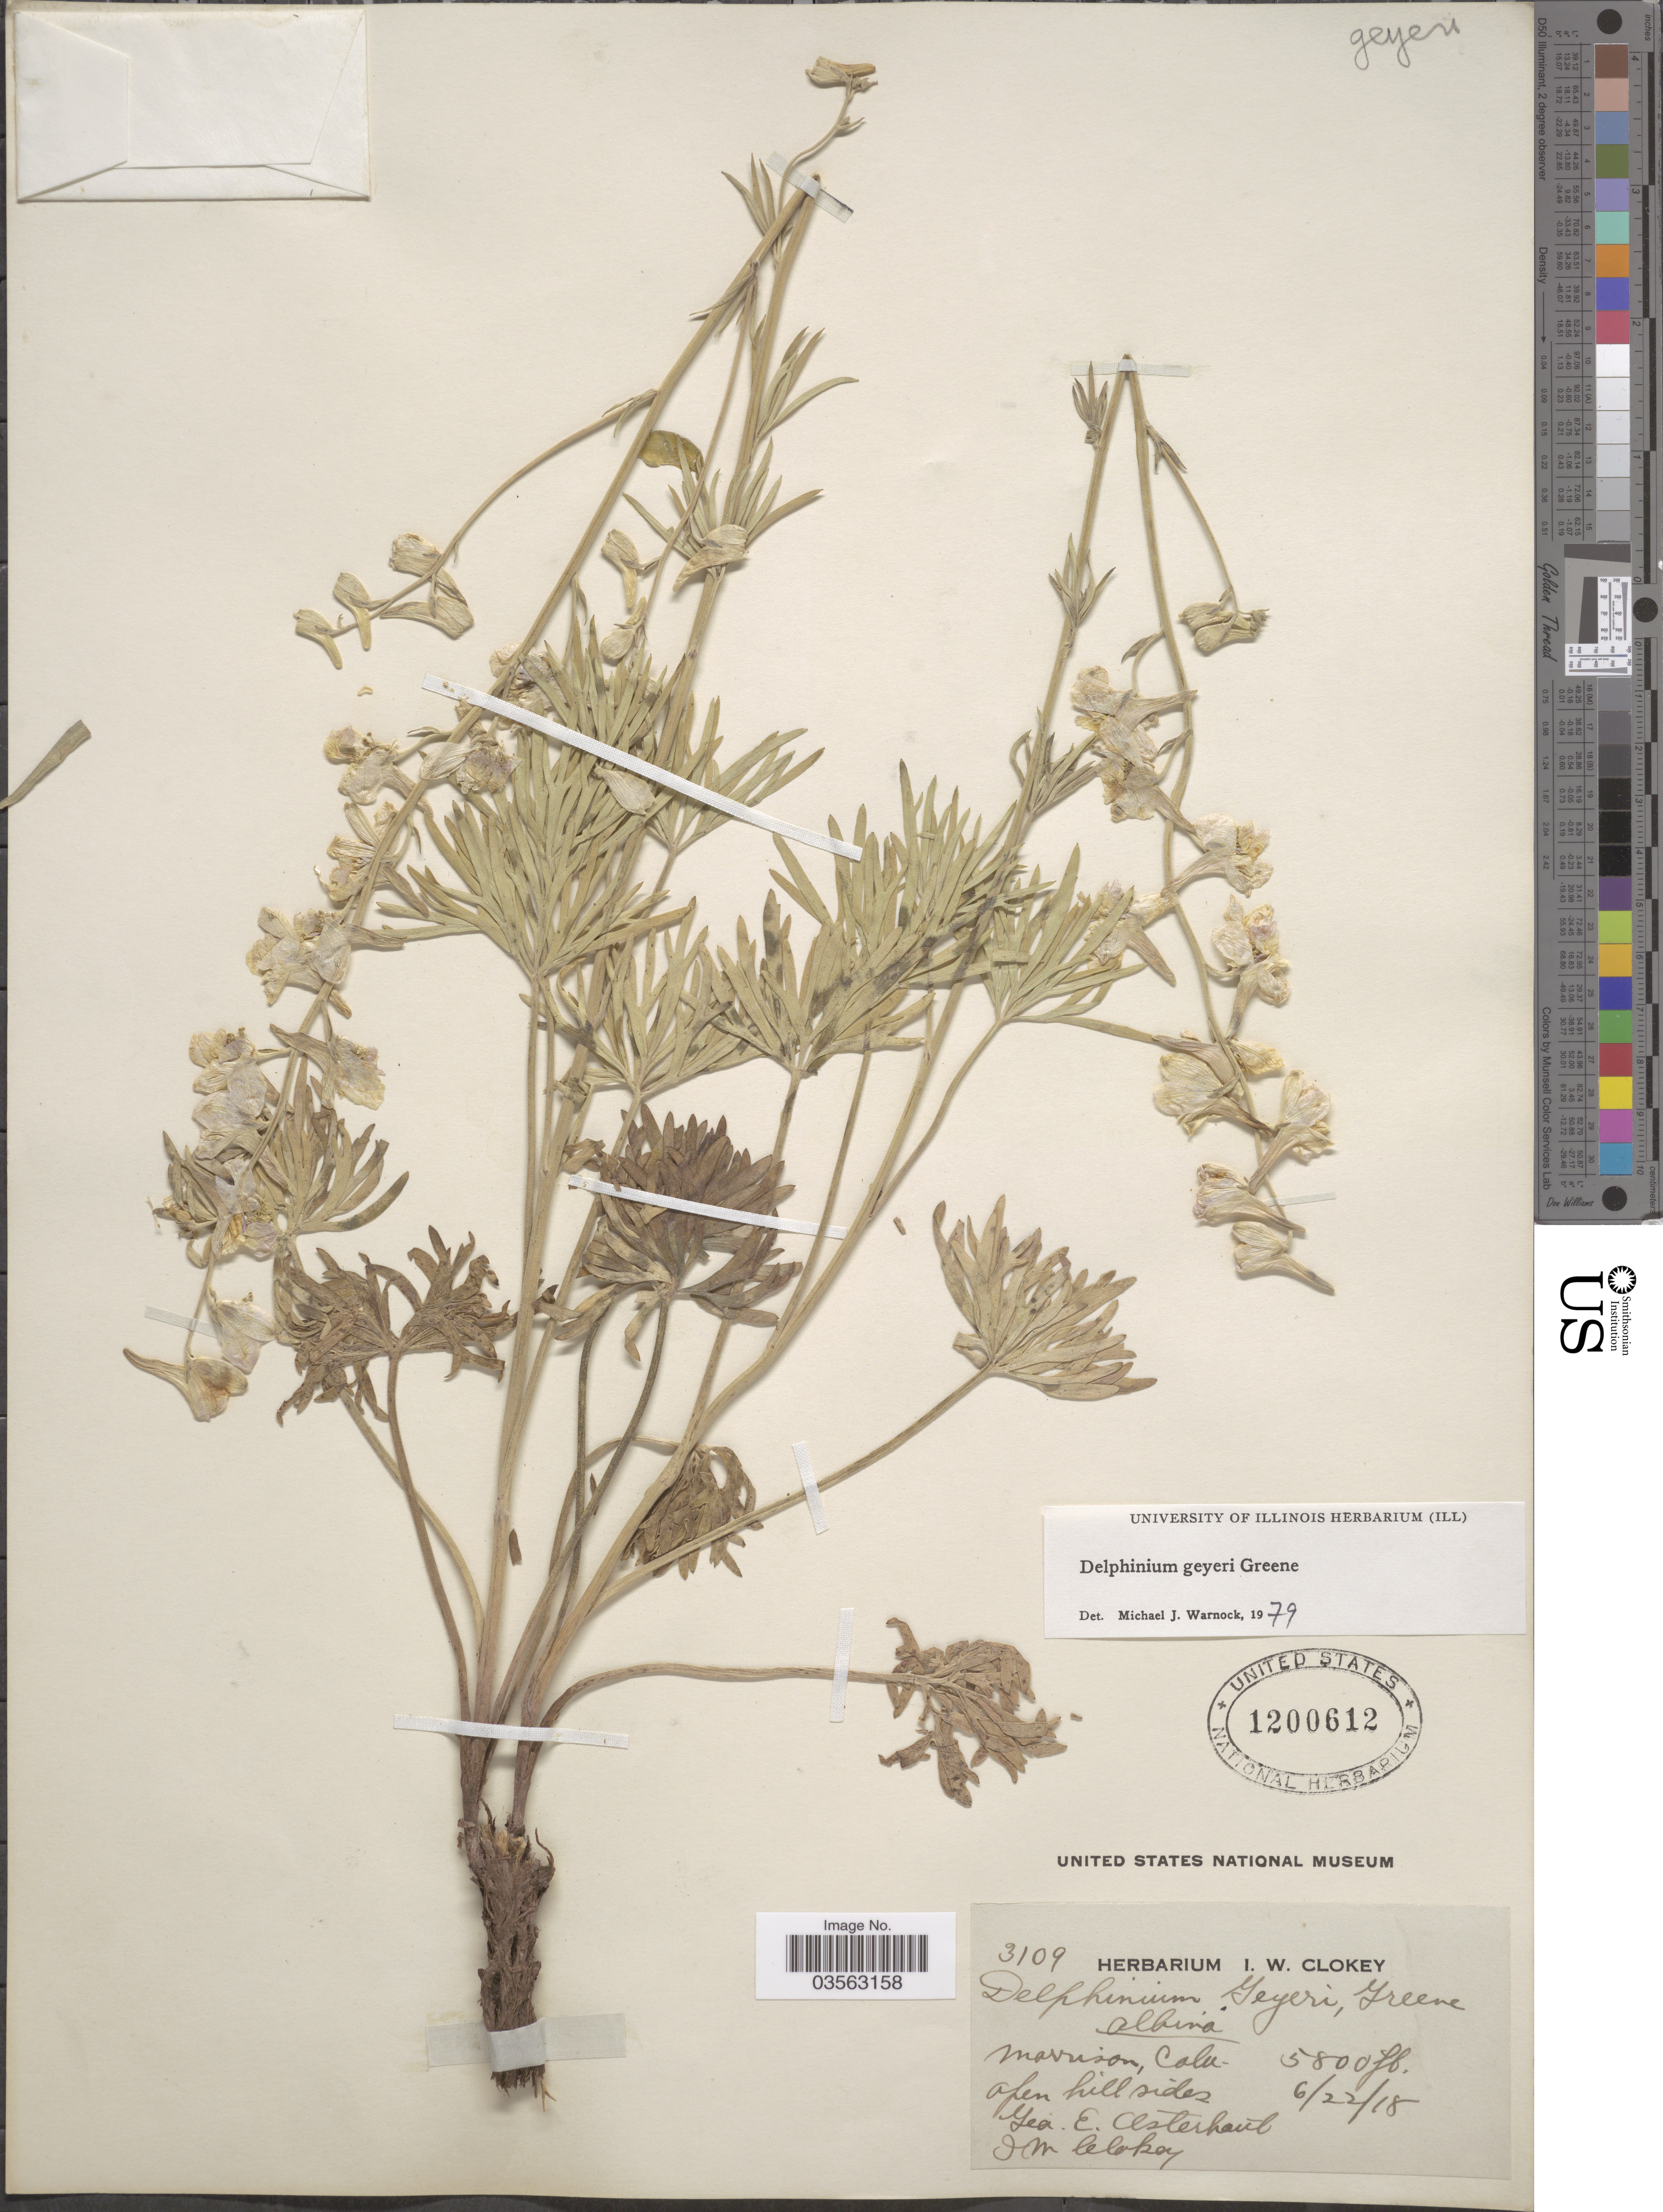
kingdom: Plantae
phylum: Tracheophyta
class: Magnoliopsida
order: Ranunculales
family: Ranunculaceae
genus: Delphinium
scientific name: Delphinium geyeri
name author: Greene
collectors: G. Osterhout & I. W. Clokey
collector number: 3109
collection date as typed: Transcribed d/m/y: 22/6/18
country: United States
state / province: Colorado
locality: Morrison.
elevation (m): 1768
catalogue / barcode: US 1200612